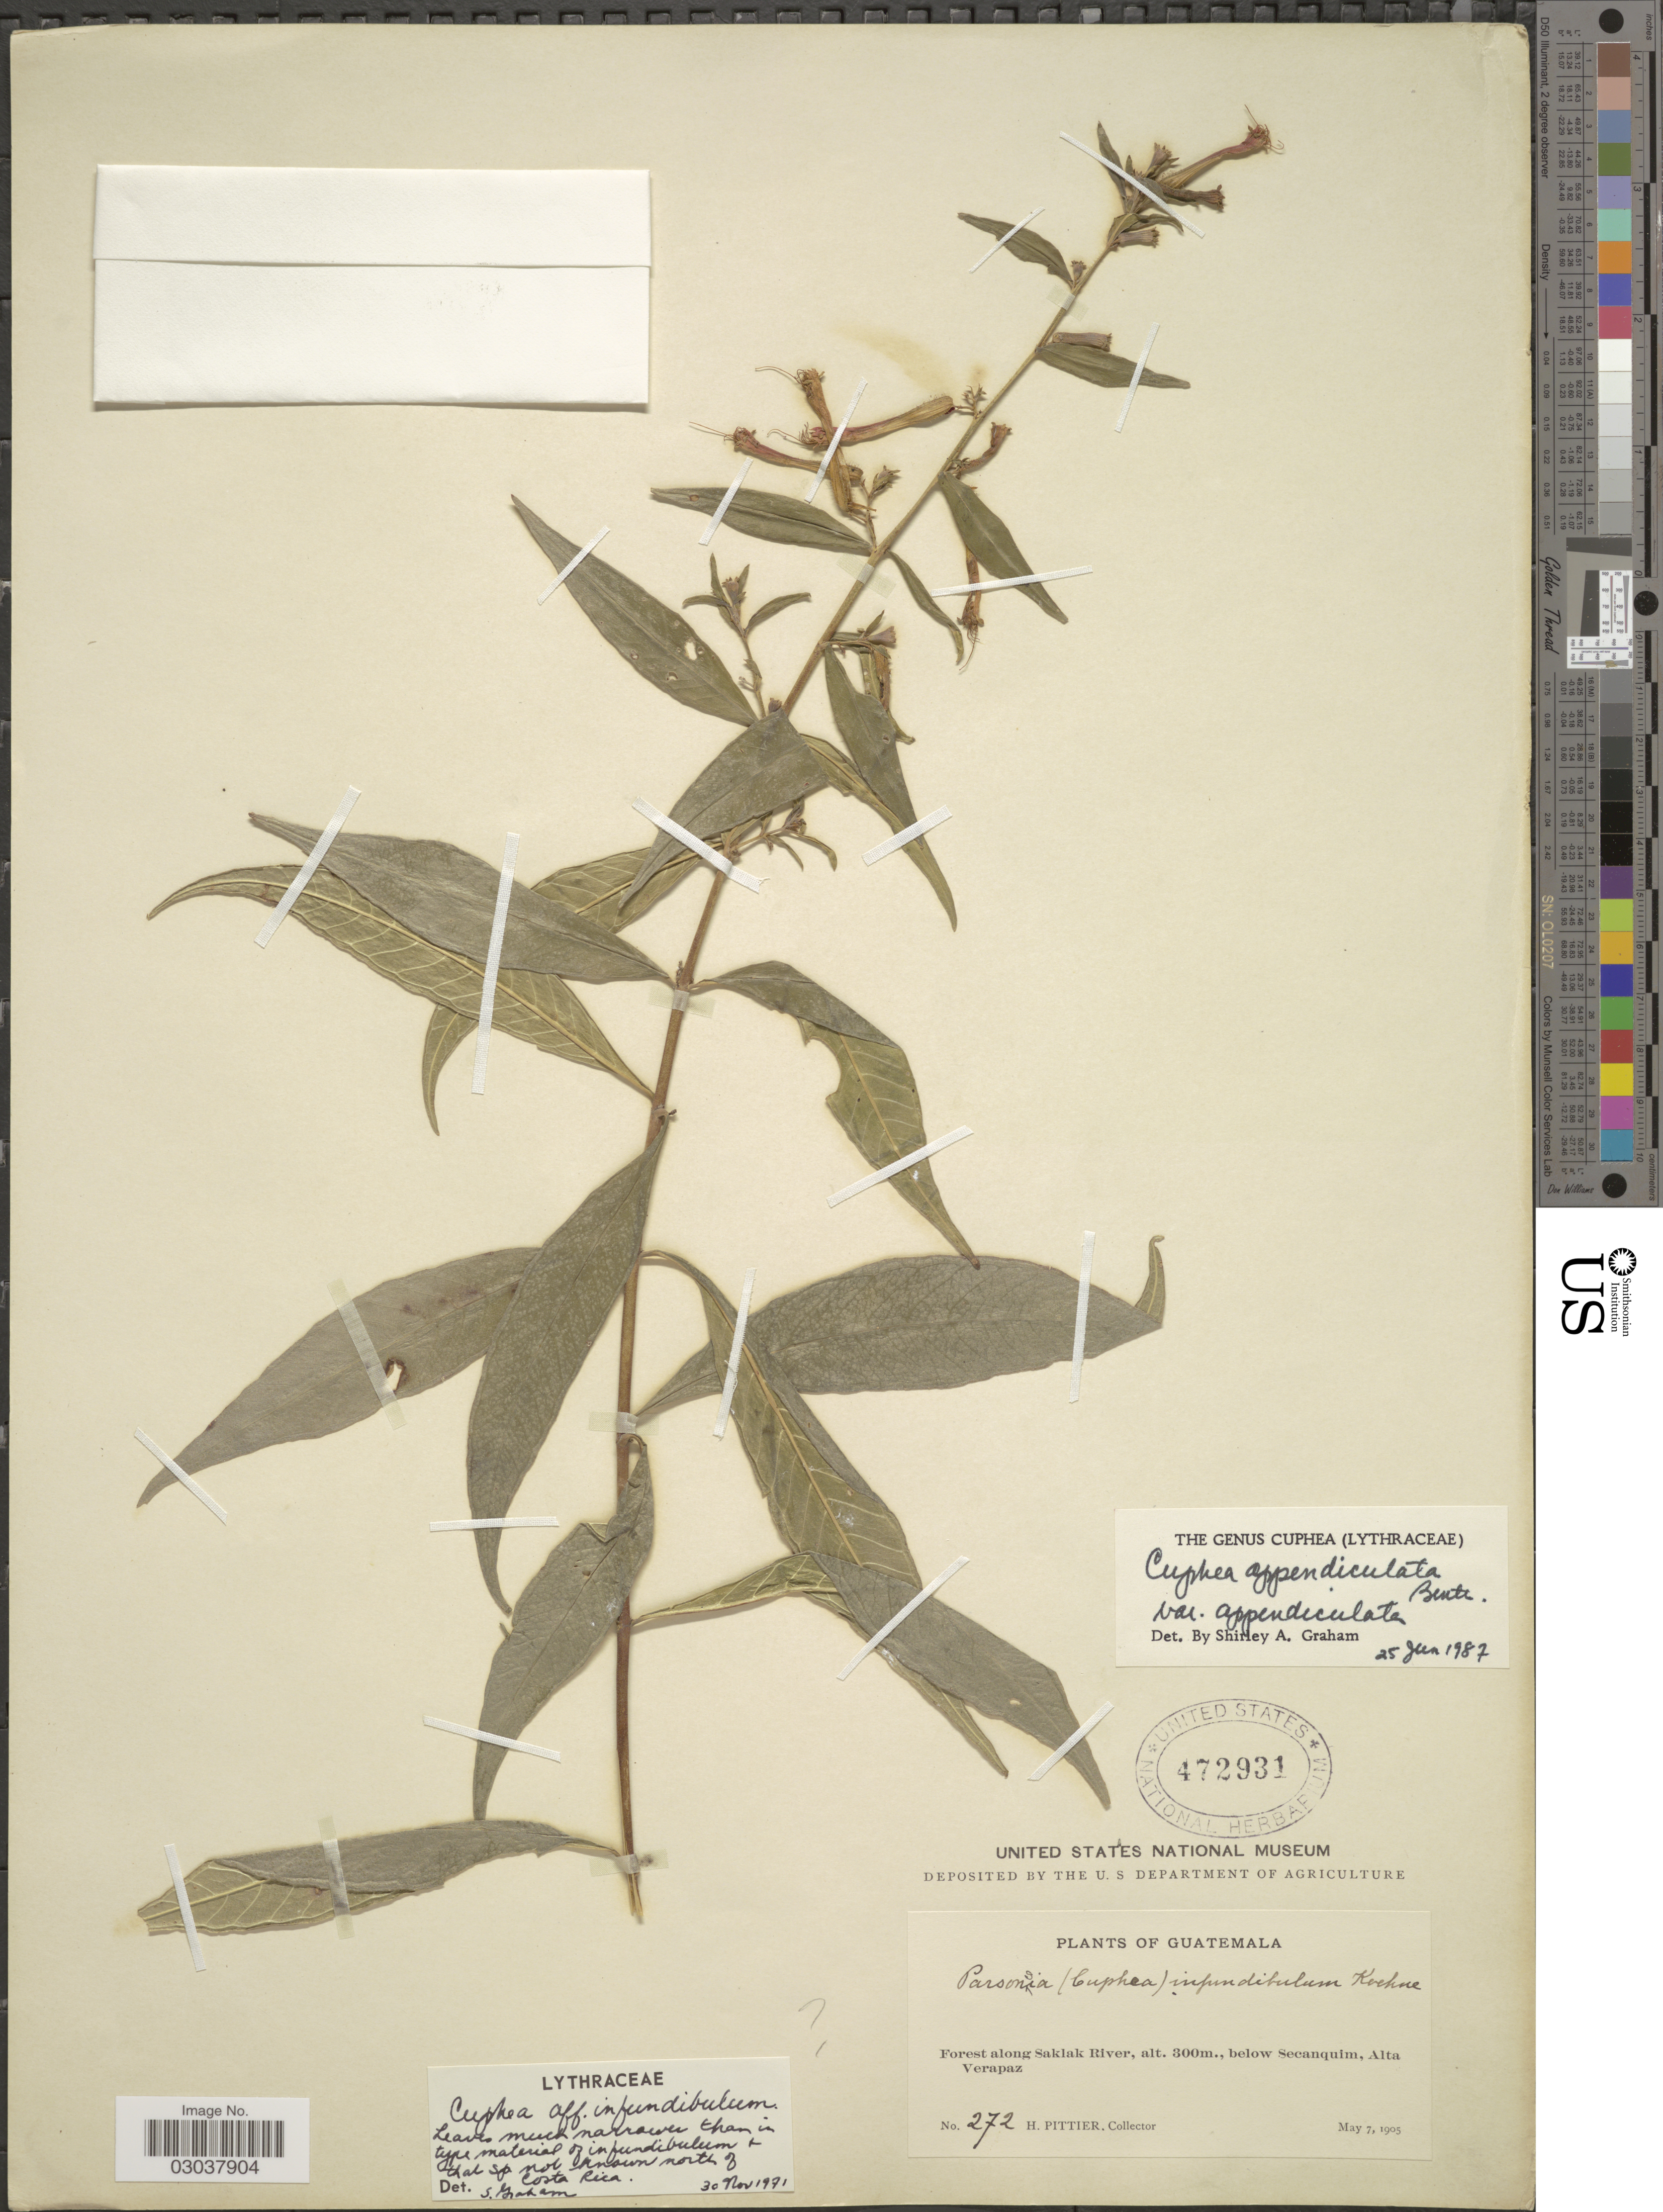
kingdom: Plantae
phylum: Tracheophyta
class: Magnoliopsida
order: Myrtales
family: Lythraceae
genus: Cuphea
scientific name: Cuphea appendiculata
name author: Benth.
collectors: H. F. Pittier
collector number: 272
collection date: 1905-05-07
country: Guatemala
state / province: Alta Verapaz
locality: Forest along Saklak River, below Secanquim.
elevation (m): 300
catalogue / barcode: US 472931